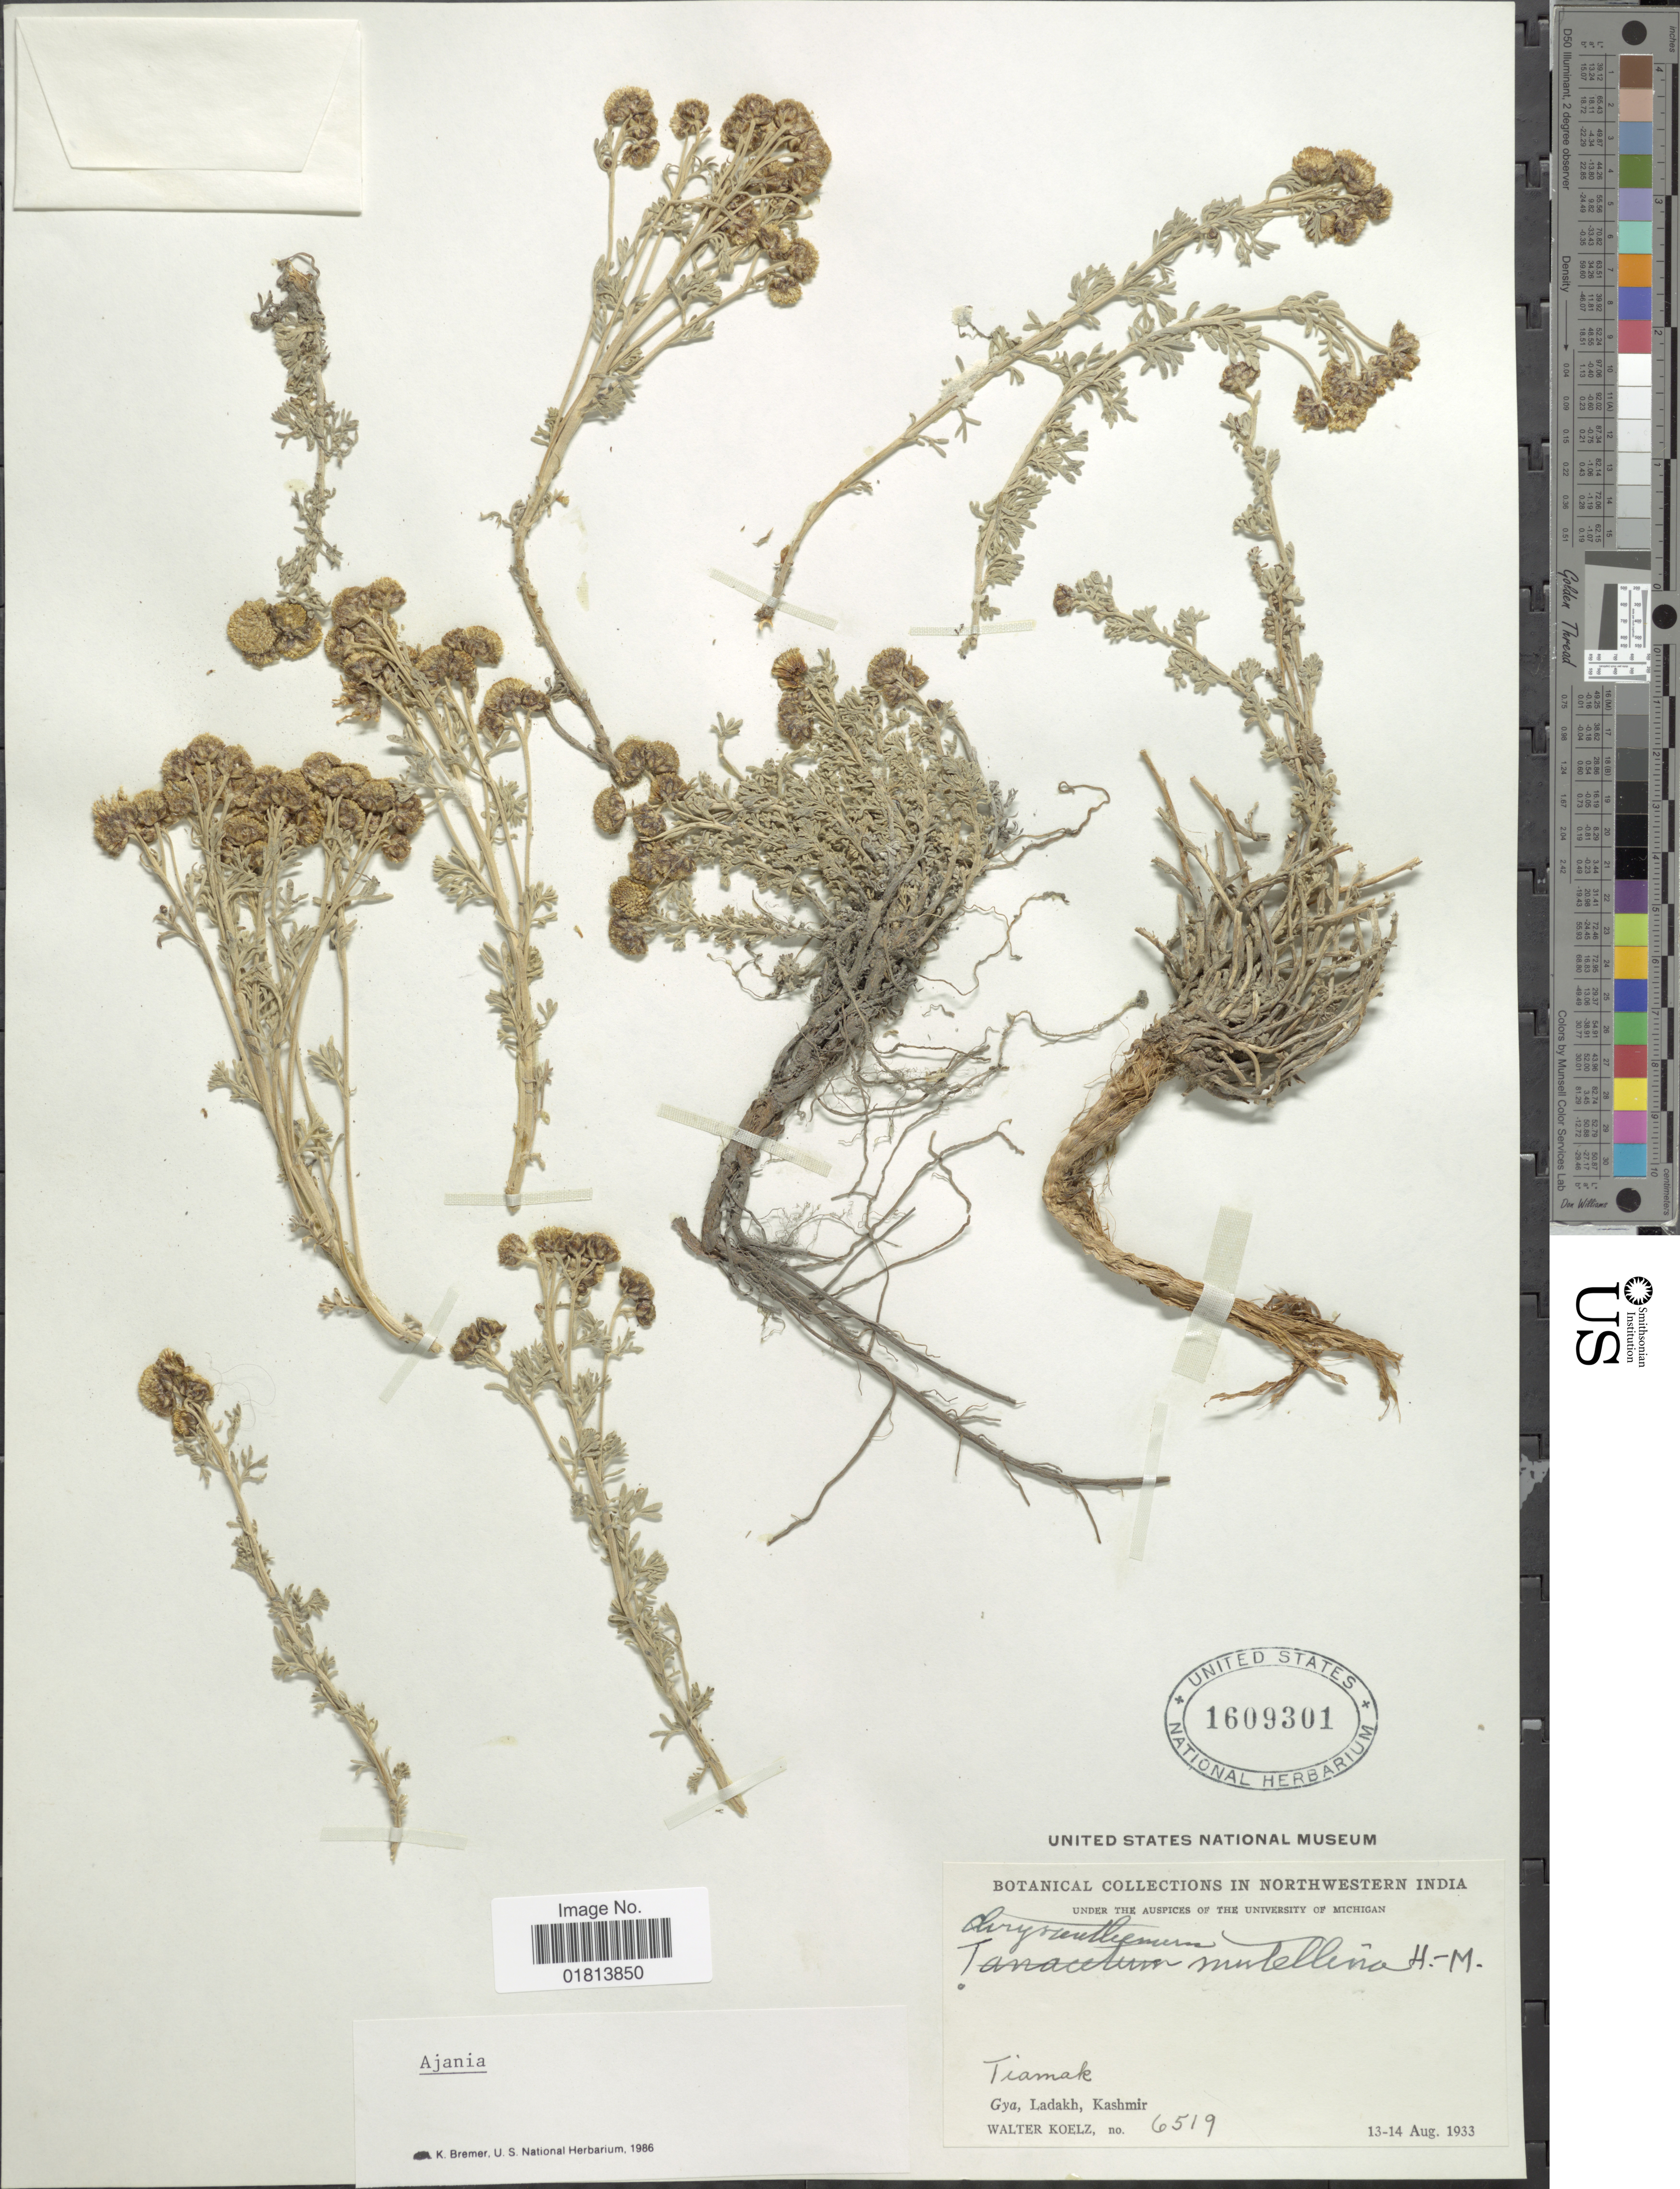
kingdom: Plantae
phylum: Tracheophyta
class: Magnoliopsida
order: Asterales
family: Asteraceae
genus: Ajania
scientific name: Ajania mutellina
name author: Hand.-Mazz.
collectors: W. N. Koelz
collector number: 6519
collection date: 1933-08-13/1933-08-14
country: India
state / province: Jammu and Kashmir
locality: In Northwestern India, Tiamak, Gya, Ladakh, Kashmir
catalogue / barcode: US 1609301